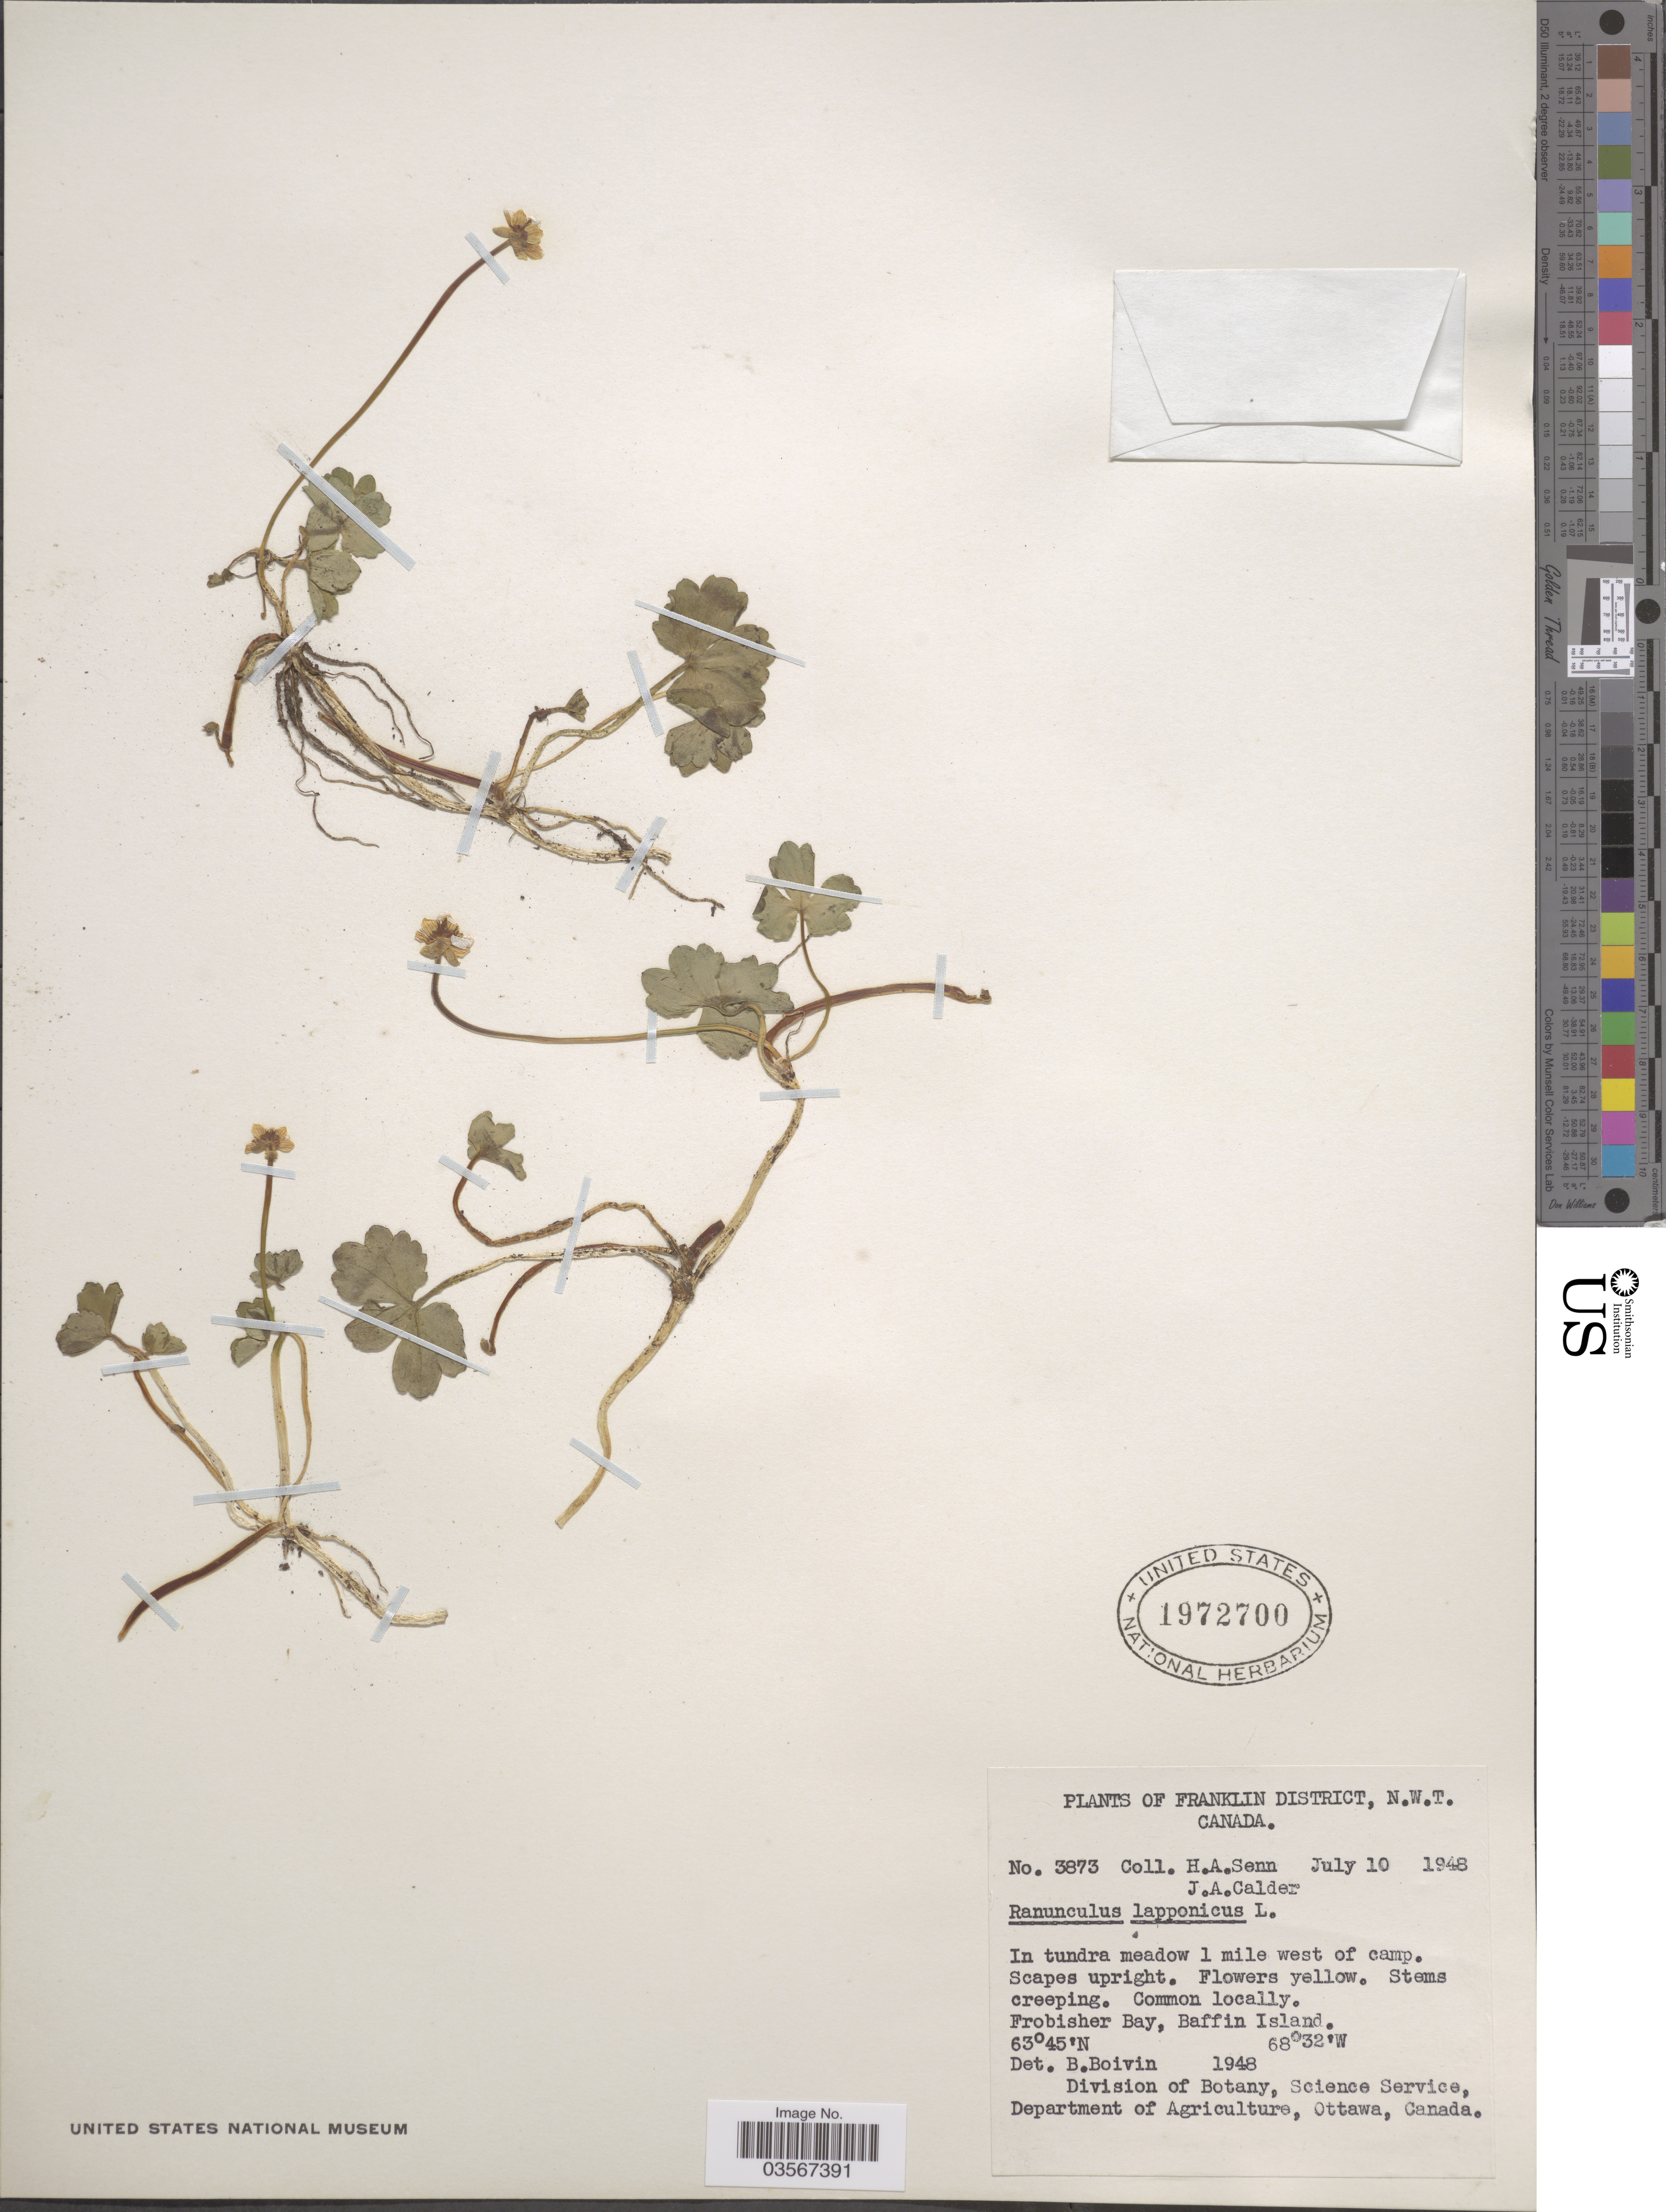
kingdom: Plantae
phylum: Tracheophyta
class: Magnoliopsida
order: Ranunculales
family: Ranunculaceae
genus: Ranunculus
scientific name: Ranunculus lapponicus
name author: L.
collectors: H. Senn & J. A. Calder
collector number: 3873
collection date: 1948-07-10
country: Canada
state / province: Northwest Territories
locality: Franklin District. Frobisher Bay, Baffin Island.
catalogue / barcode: US 1972700